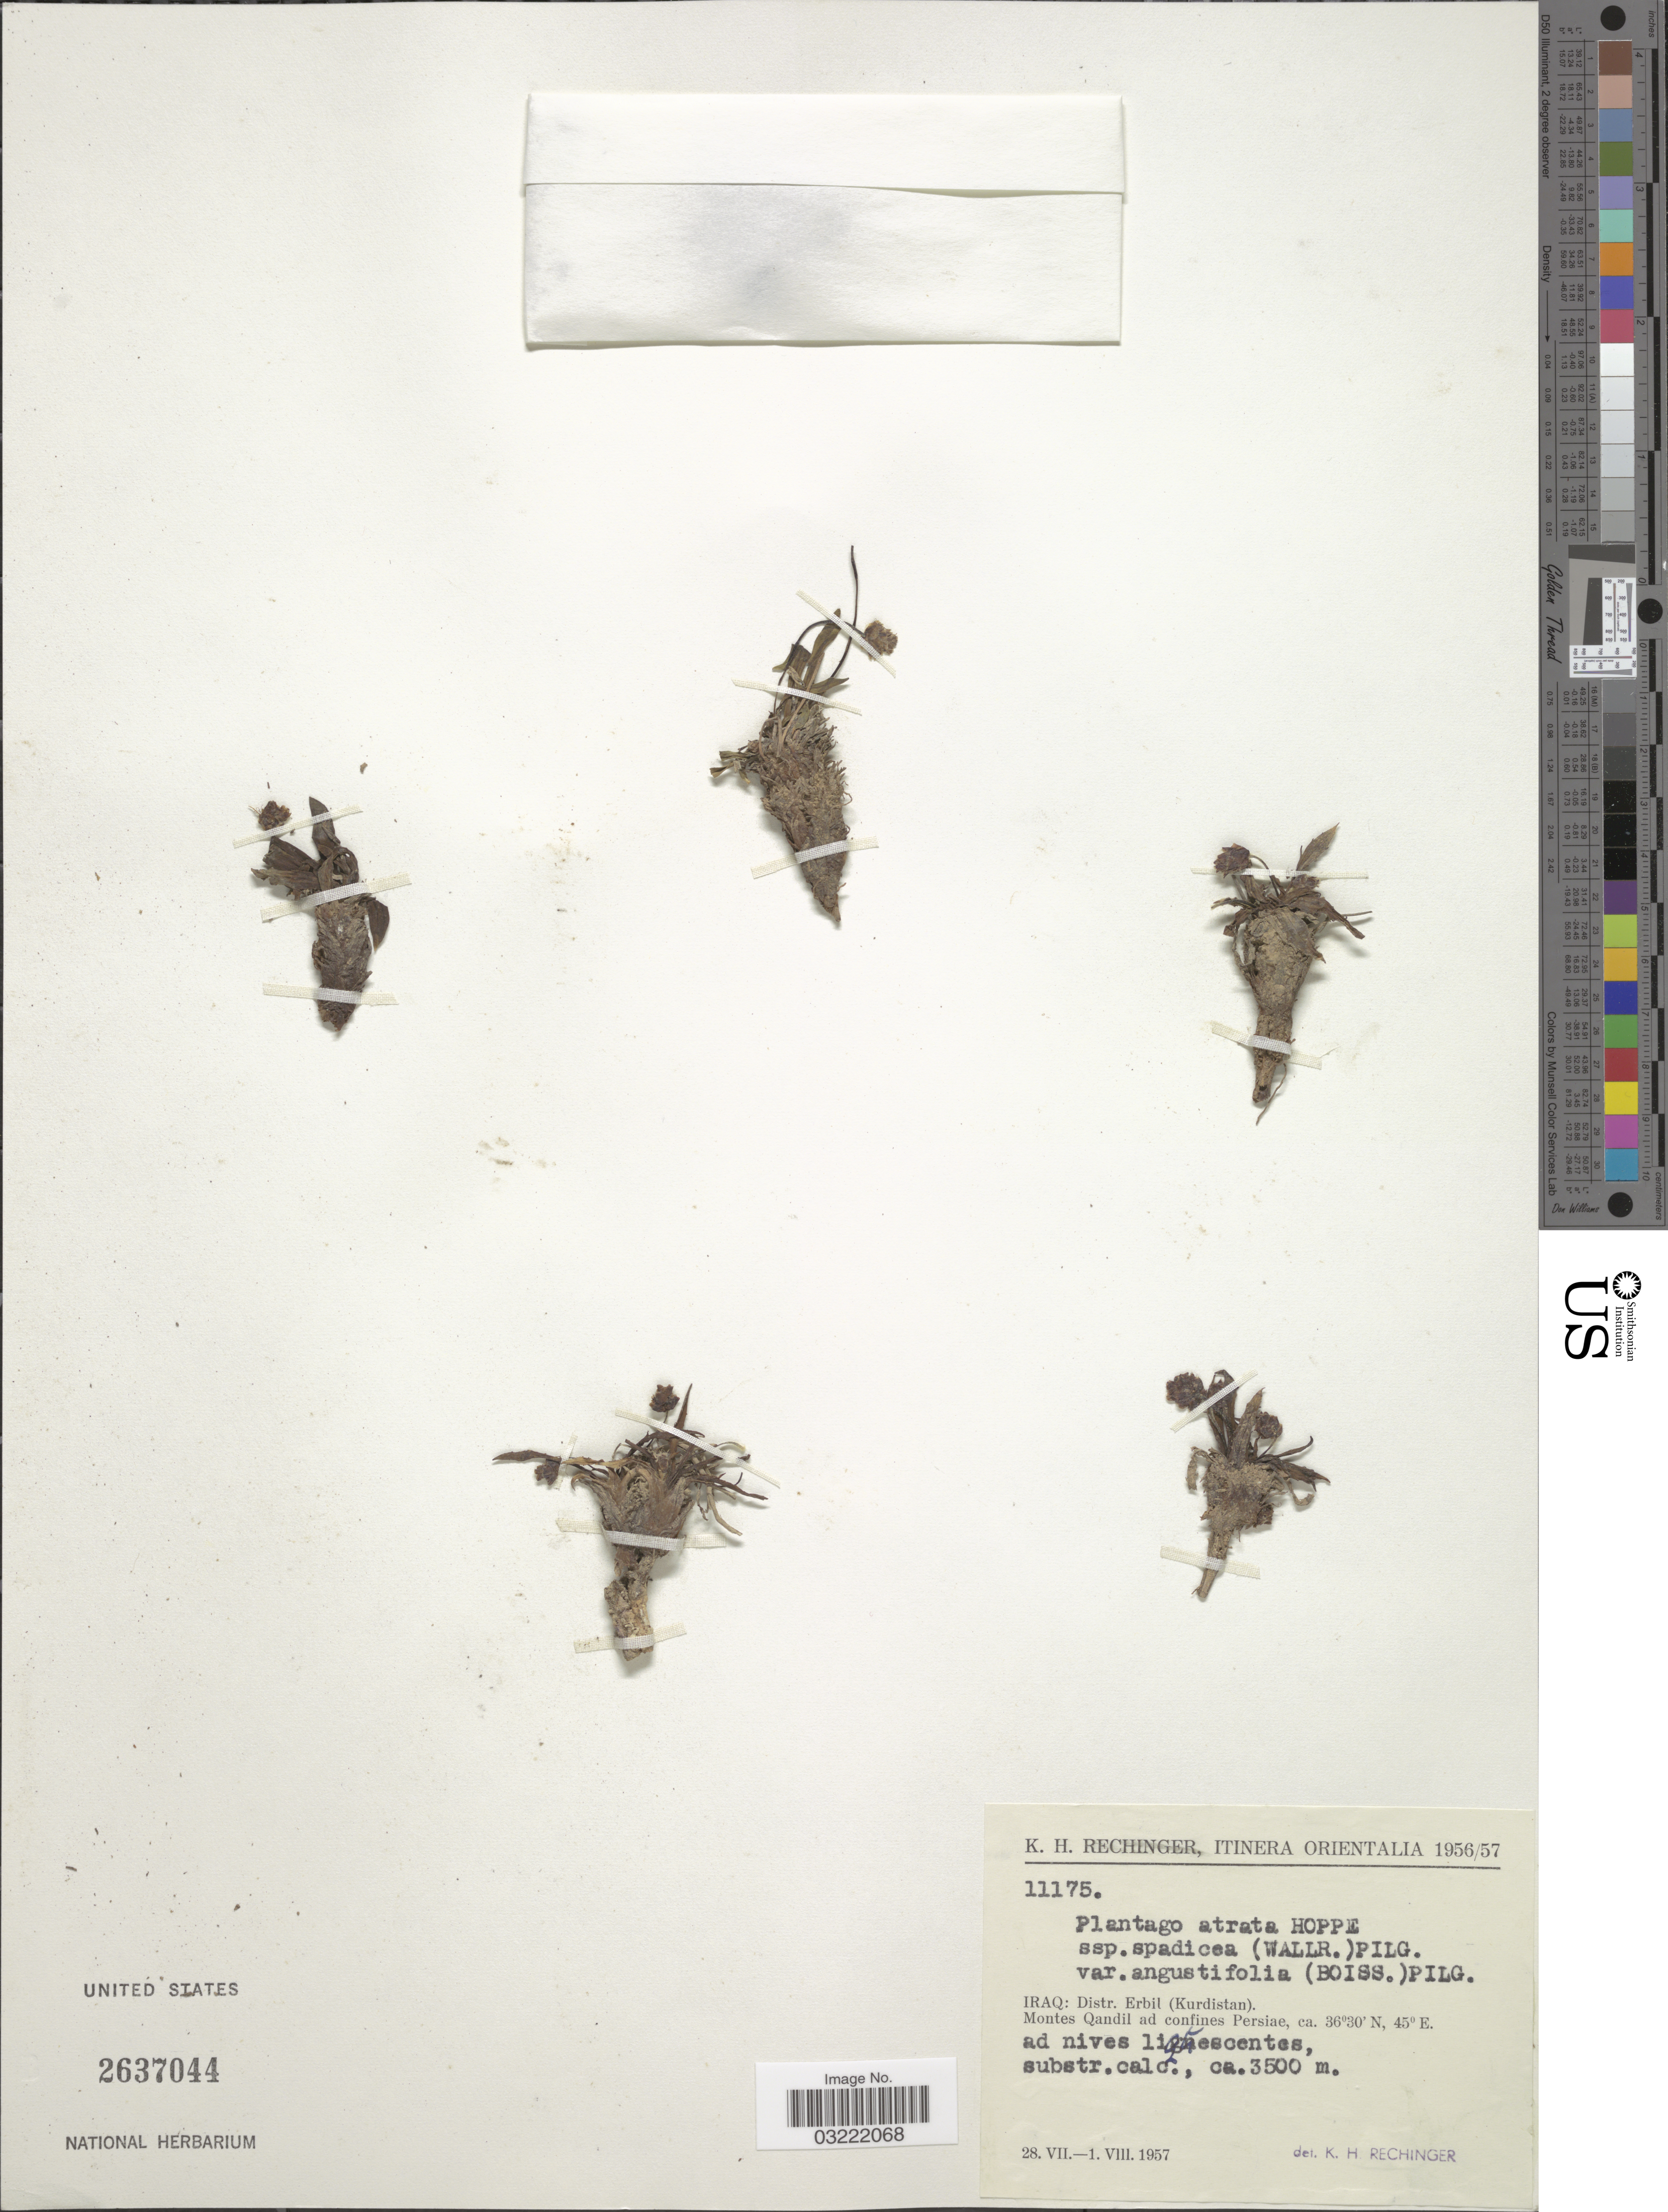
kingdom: Plantae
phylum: Tracheophyta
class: Magnoliopsida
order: Lamiales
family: Plantaginaceae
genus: Plantago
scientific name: Plantago atrata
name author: Hoppe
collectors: K. H. Rechinger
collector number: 11175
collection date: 1957-07-28/1957-08-01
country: Iran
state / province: Kurdistan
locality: Itinera Orientalia. Distr. Erbil (Kurdistan). Montes Qandil and confines Persiae.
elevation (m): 3500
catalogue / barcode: US 2637044